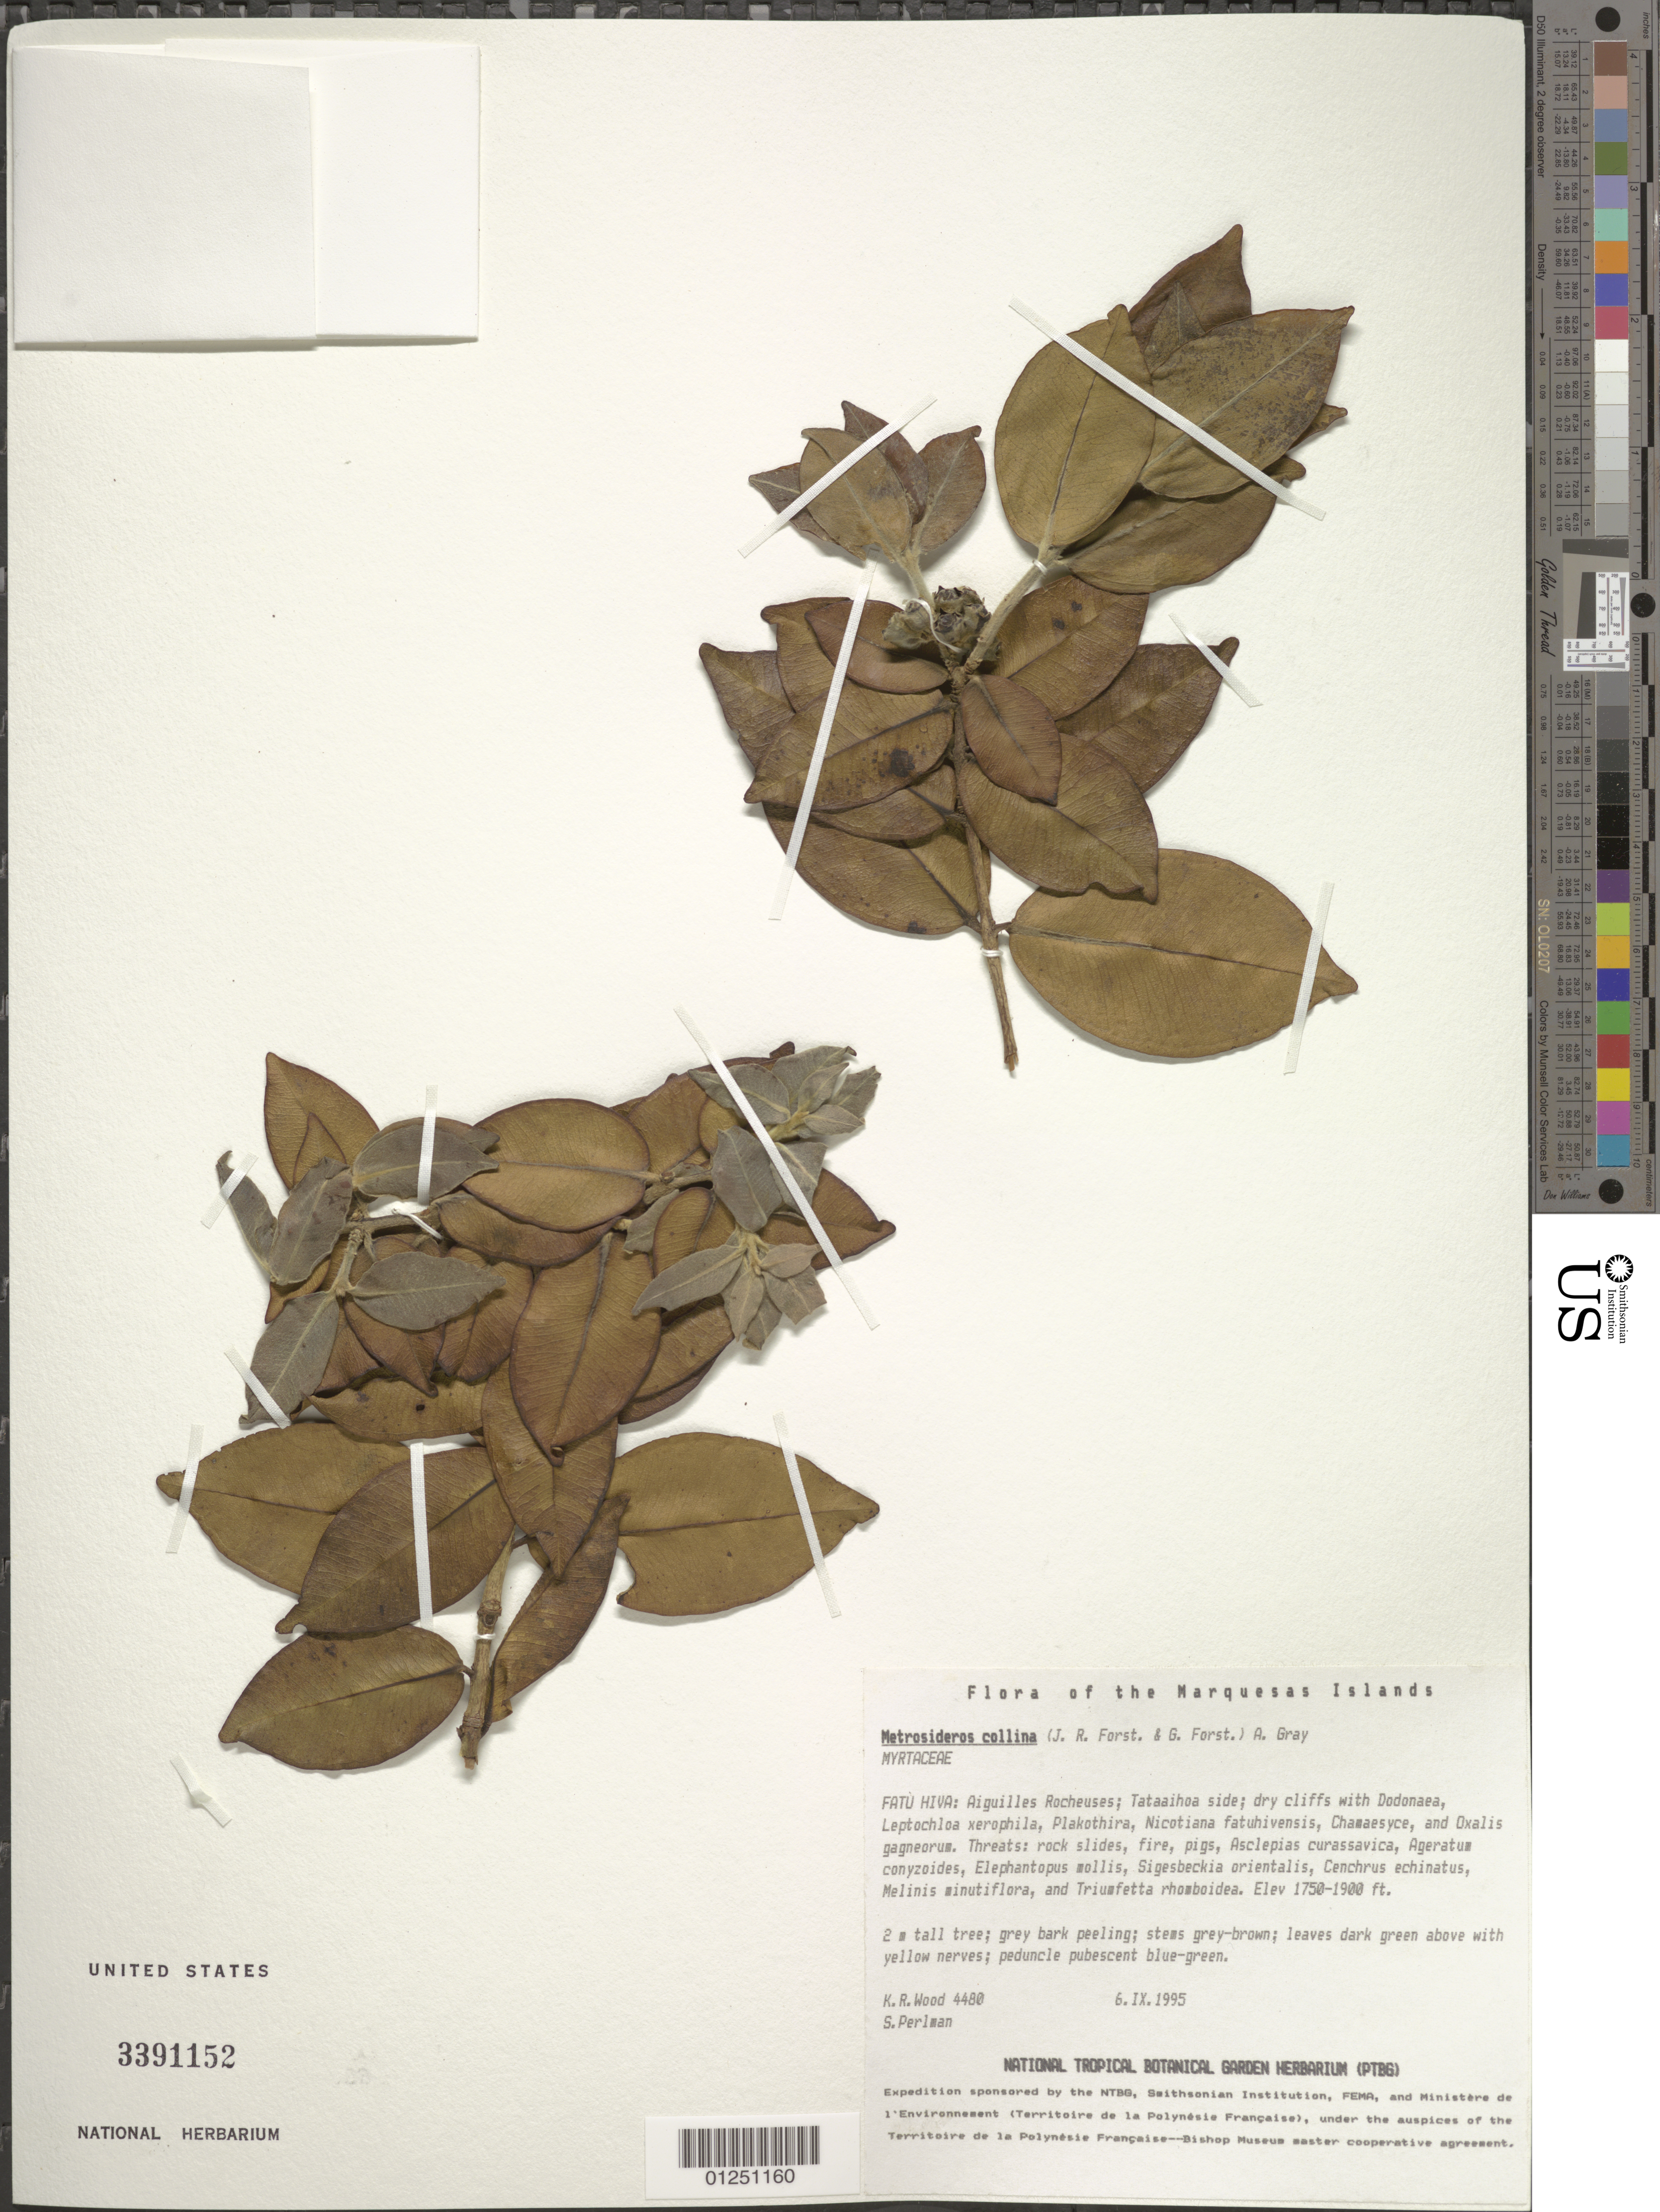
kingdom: Plantae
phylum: Tracheophyta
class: Magnoliopsida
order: Myrtales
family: Myrtaceae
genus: Metrosideros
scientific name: Metrosideros collina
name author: (J.R. Forst. & G. Forst.) A. Gray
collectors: K. R. Wood & S. P. Perlman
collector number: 4480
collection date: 1995-09-06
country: French Polynesia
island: Fatu Hiva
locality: Aiguilles Rocheuses, Tataaihoa side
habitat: Dry cliffs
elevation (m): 533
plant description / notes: Rockslides, fire, pigs, Asclepias curassavica, Ageratina conyzoides, Elaphantopsis mollis, Siegesbeckia orientalis, Cenchrus echinatus, Melinus minutiflora, Triumphetta rhomboidea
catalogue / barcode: US 3391152